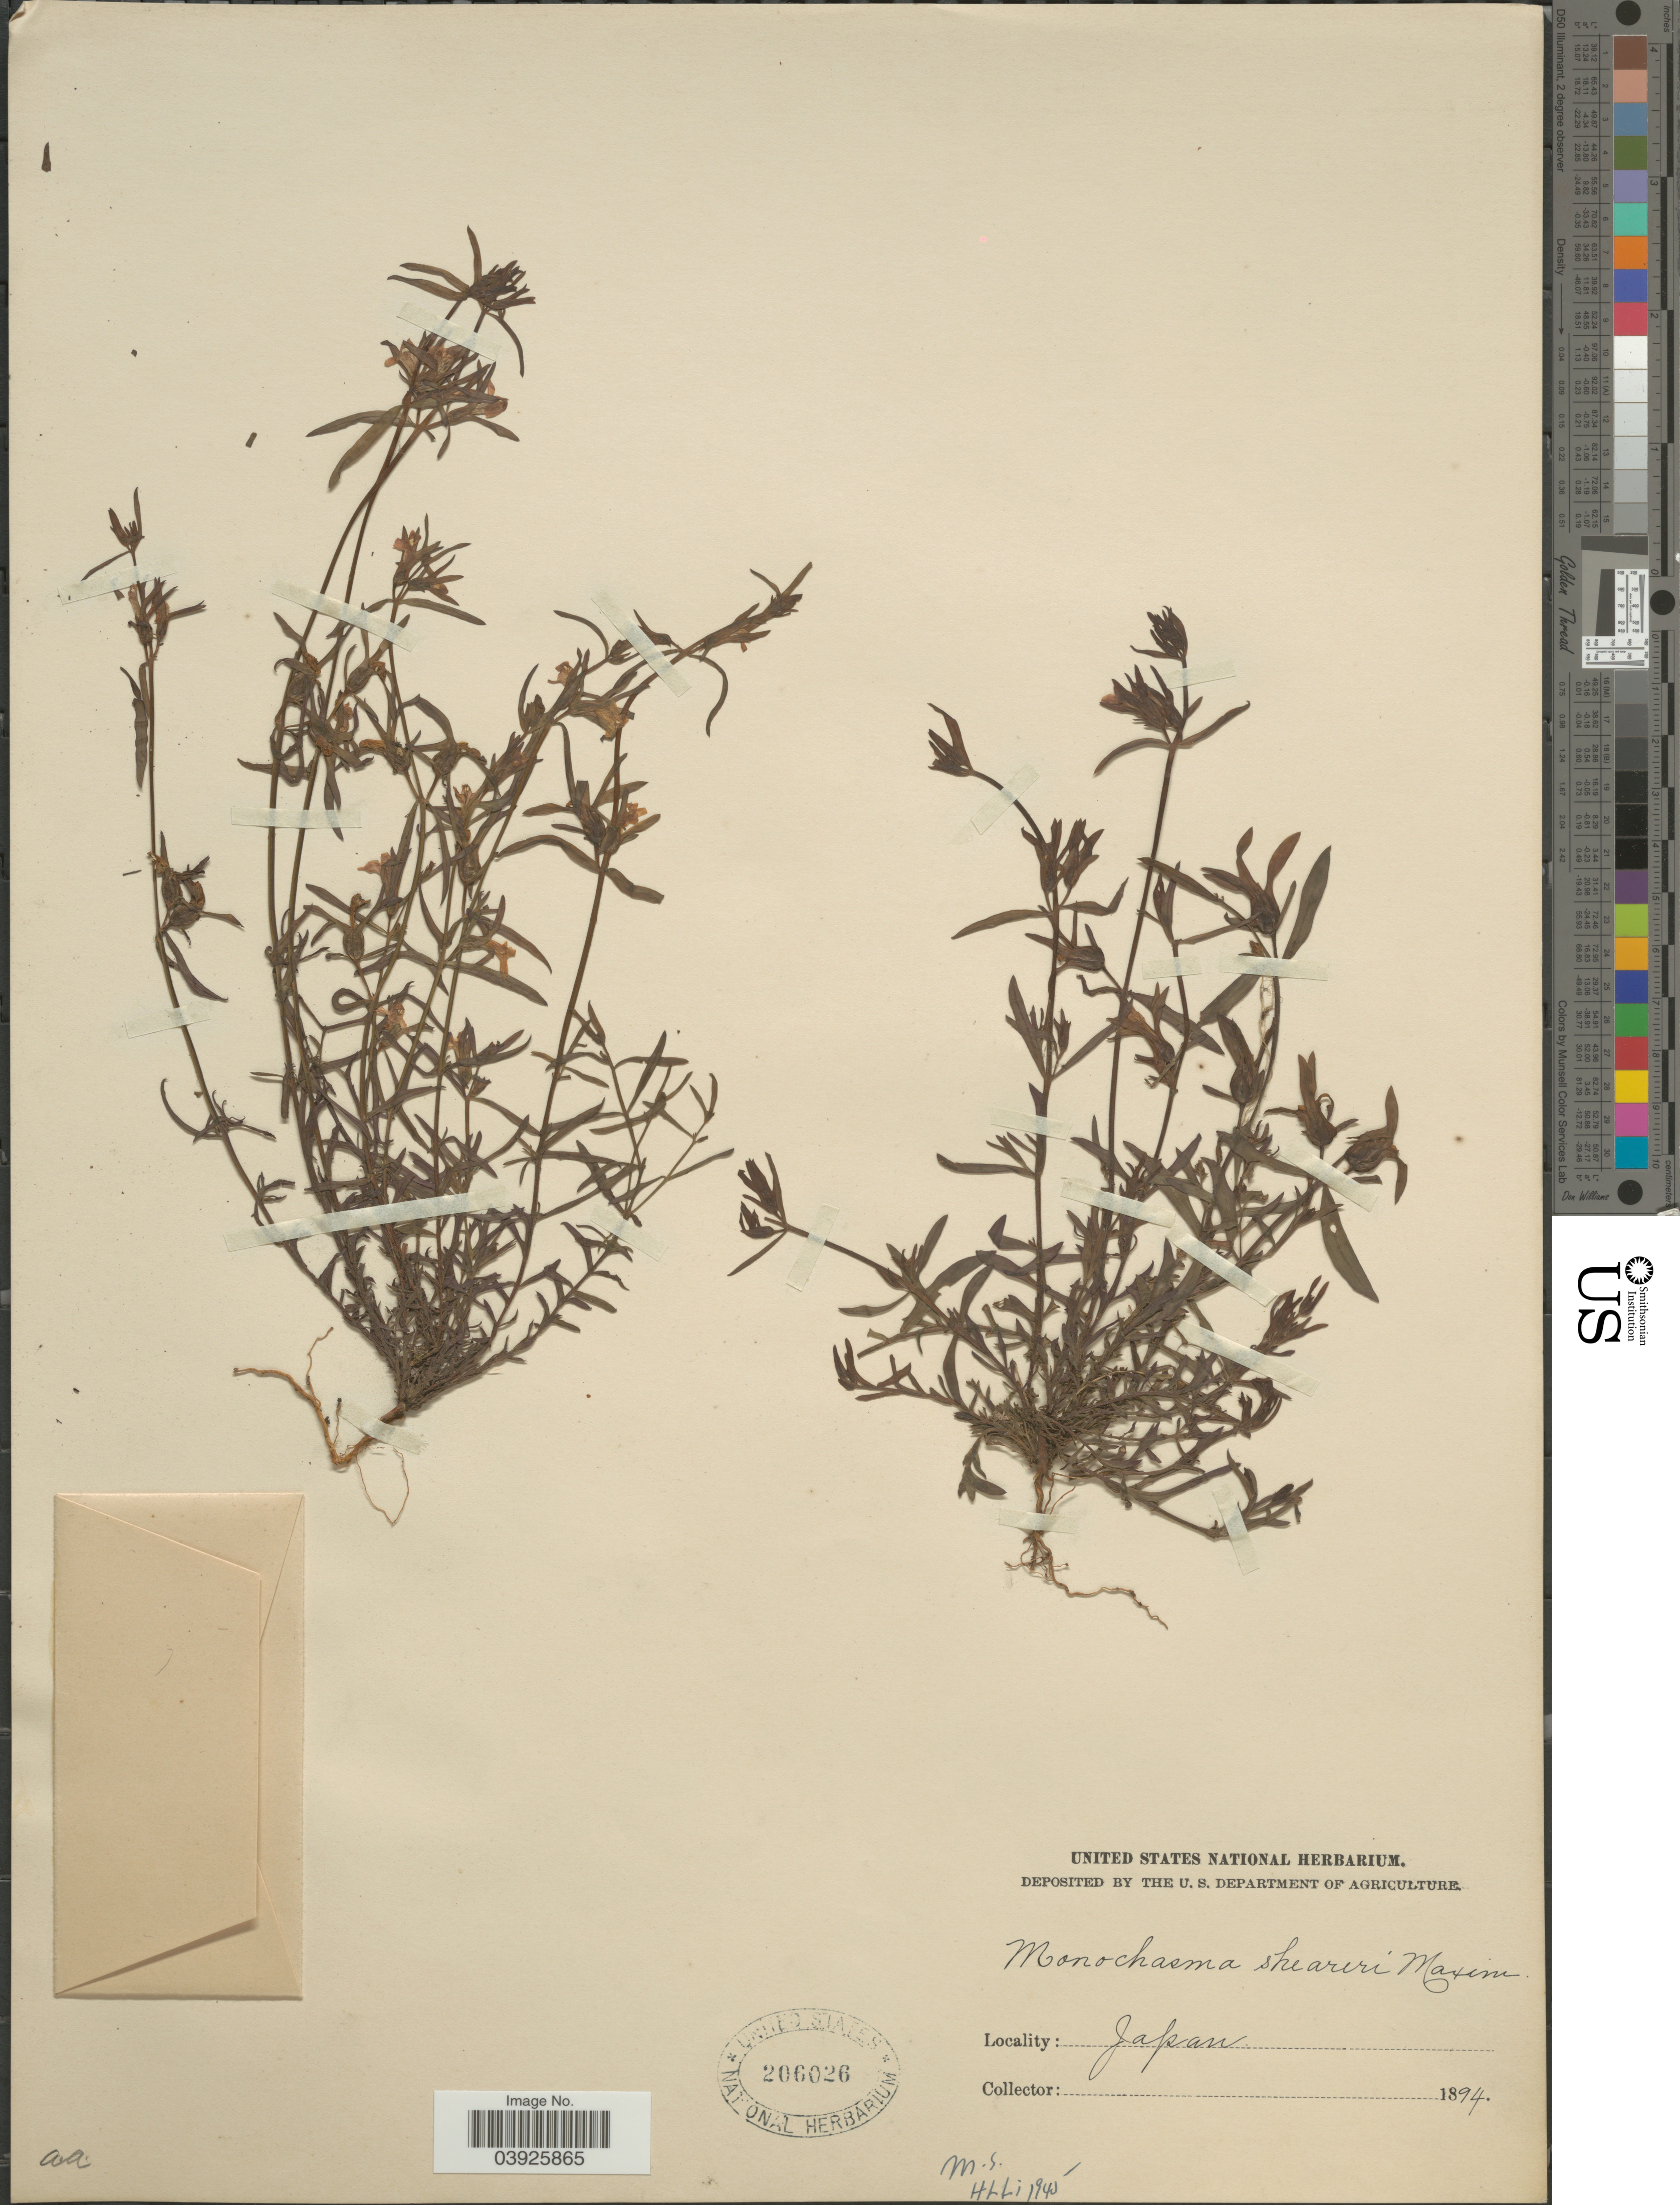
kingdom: Plantae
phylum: Tracheophyta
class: Magnoliopsida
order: Lamiales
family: Orobanchaceae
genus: Monochasma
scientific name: Monochasma sheareri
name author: (S. Moore) Maxim. ex Franch. & Sav.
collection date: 1894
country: Japan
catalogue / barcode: US 206026